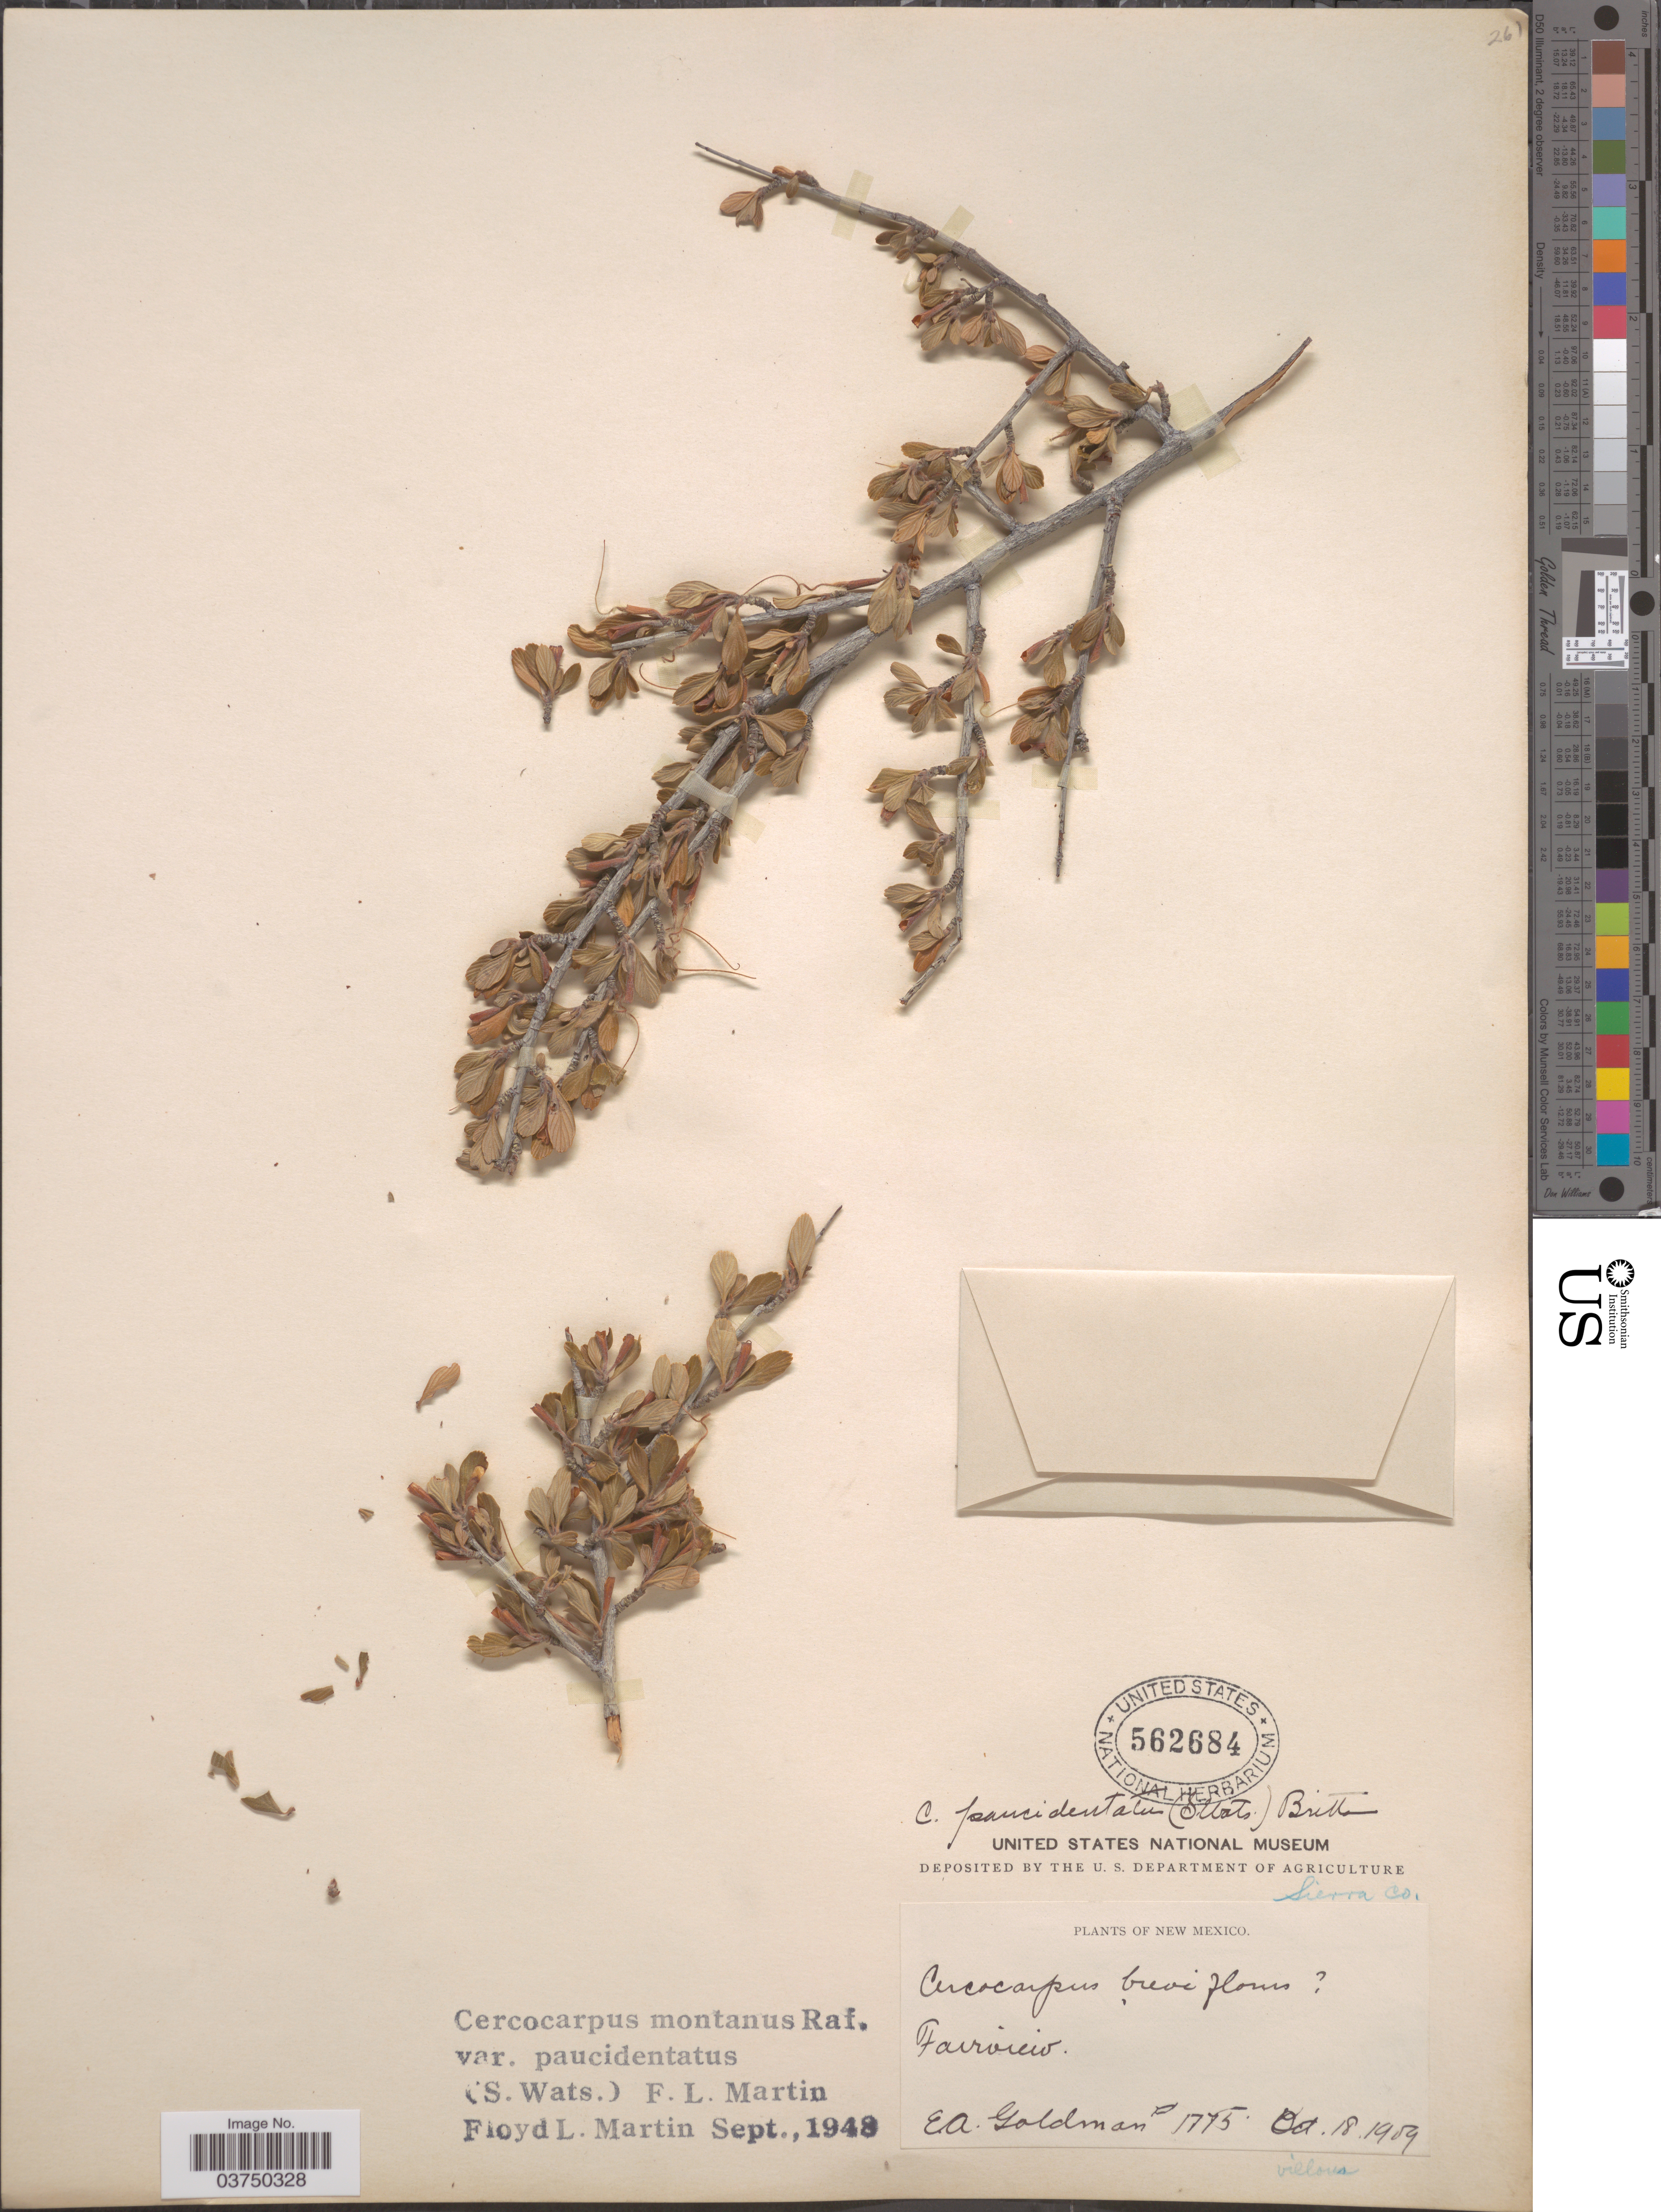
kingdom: Plantae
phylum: Tracheophyta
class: Magnoliopsida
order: Rosales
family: Rosaceae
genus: Cercocarpus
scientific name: Cercocarpus montanus var. paucidentatus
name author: (S. Watson) F.L. Martin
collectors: E. A. Goldman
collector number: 1775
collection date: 1909-10-18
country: United States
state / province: New Mexico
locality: Fairview. Sierra Co.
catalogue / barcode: US 562684